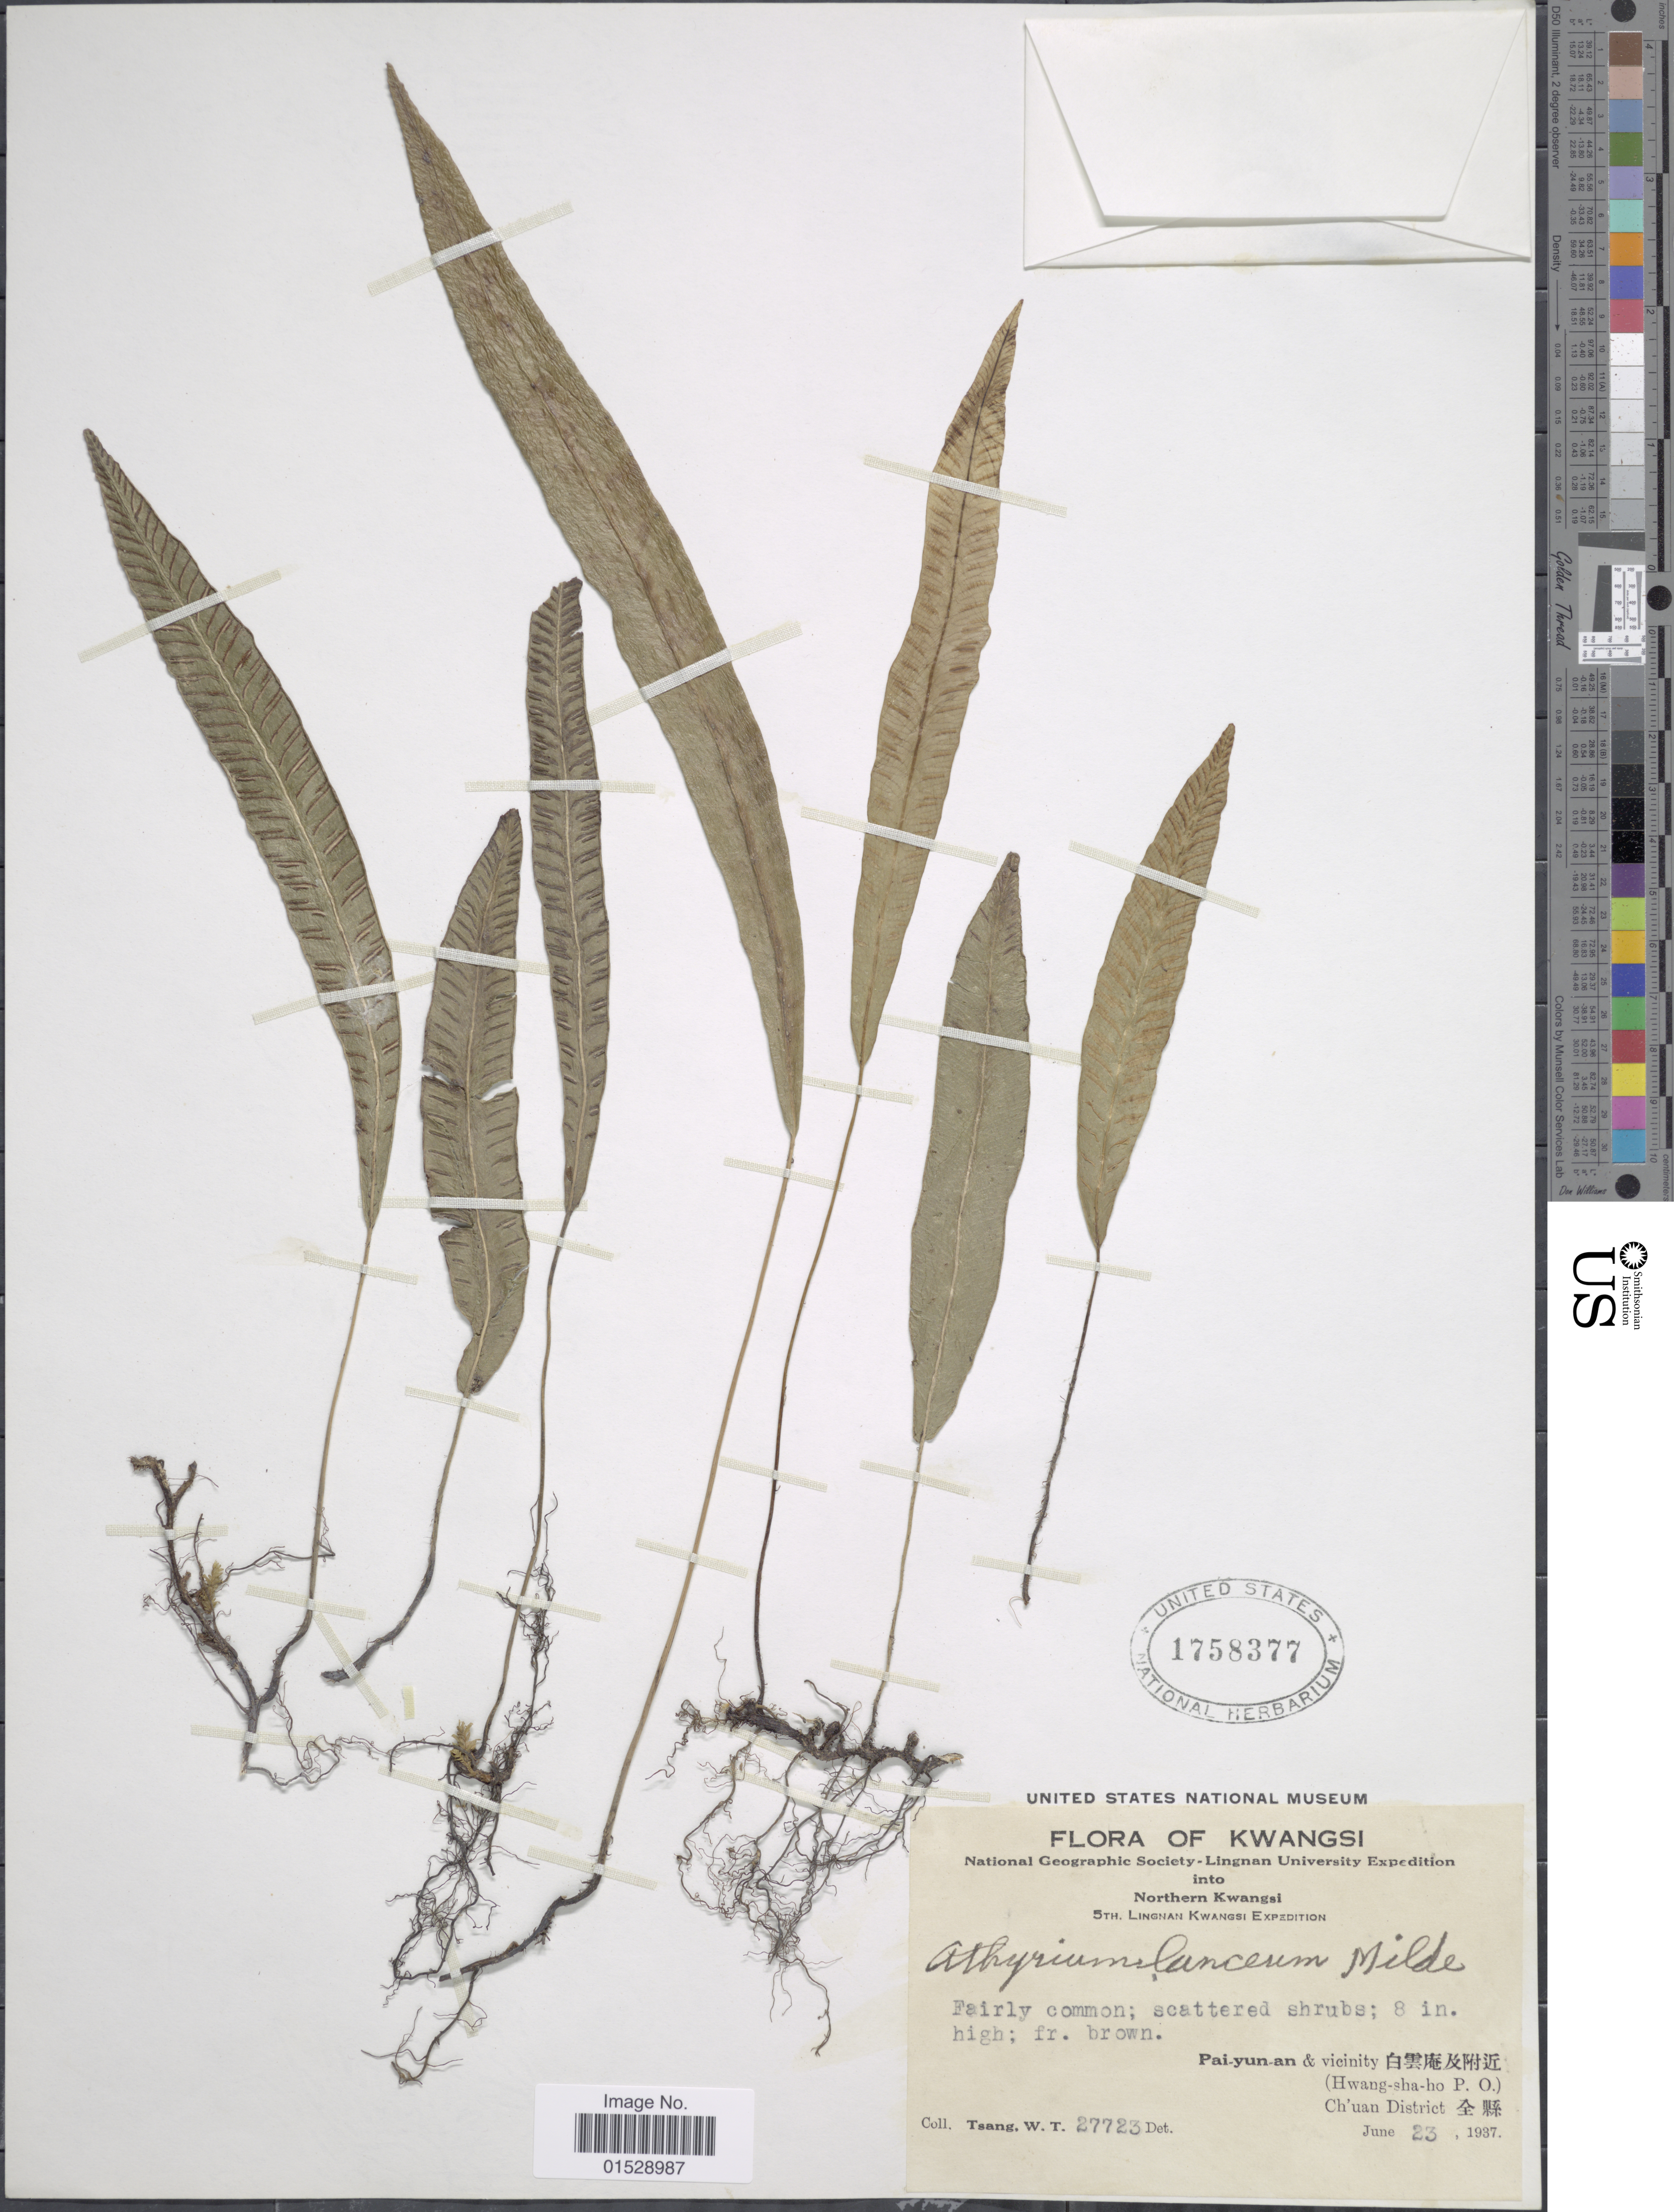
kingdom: Plantae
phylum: Tracheophyta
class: Polypodiopsida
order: Polypodiales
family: Athyriaceae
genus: Deparia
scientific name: Deparia lancea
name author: (Thunb.) Fraser-Jenk.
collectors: W. T. Tsang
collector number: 27723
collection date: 1937-06-23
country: China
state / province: Guangxi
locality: Northern Kwangsi, Pai-yun-an & vicinity, (Hwang-sha-ho P.O.), Ch'uan district)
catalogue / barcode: US 1758377